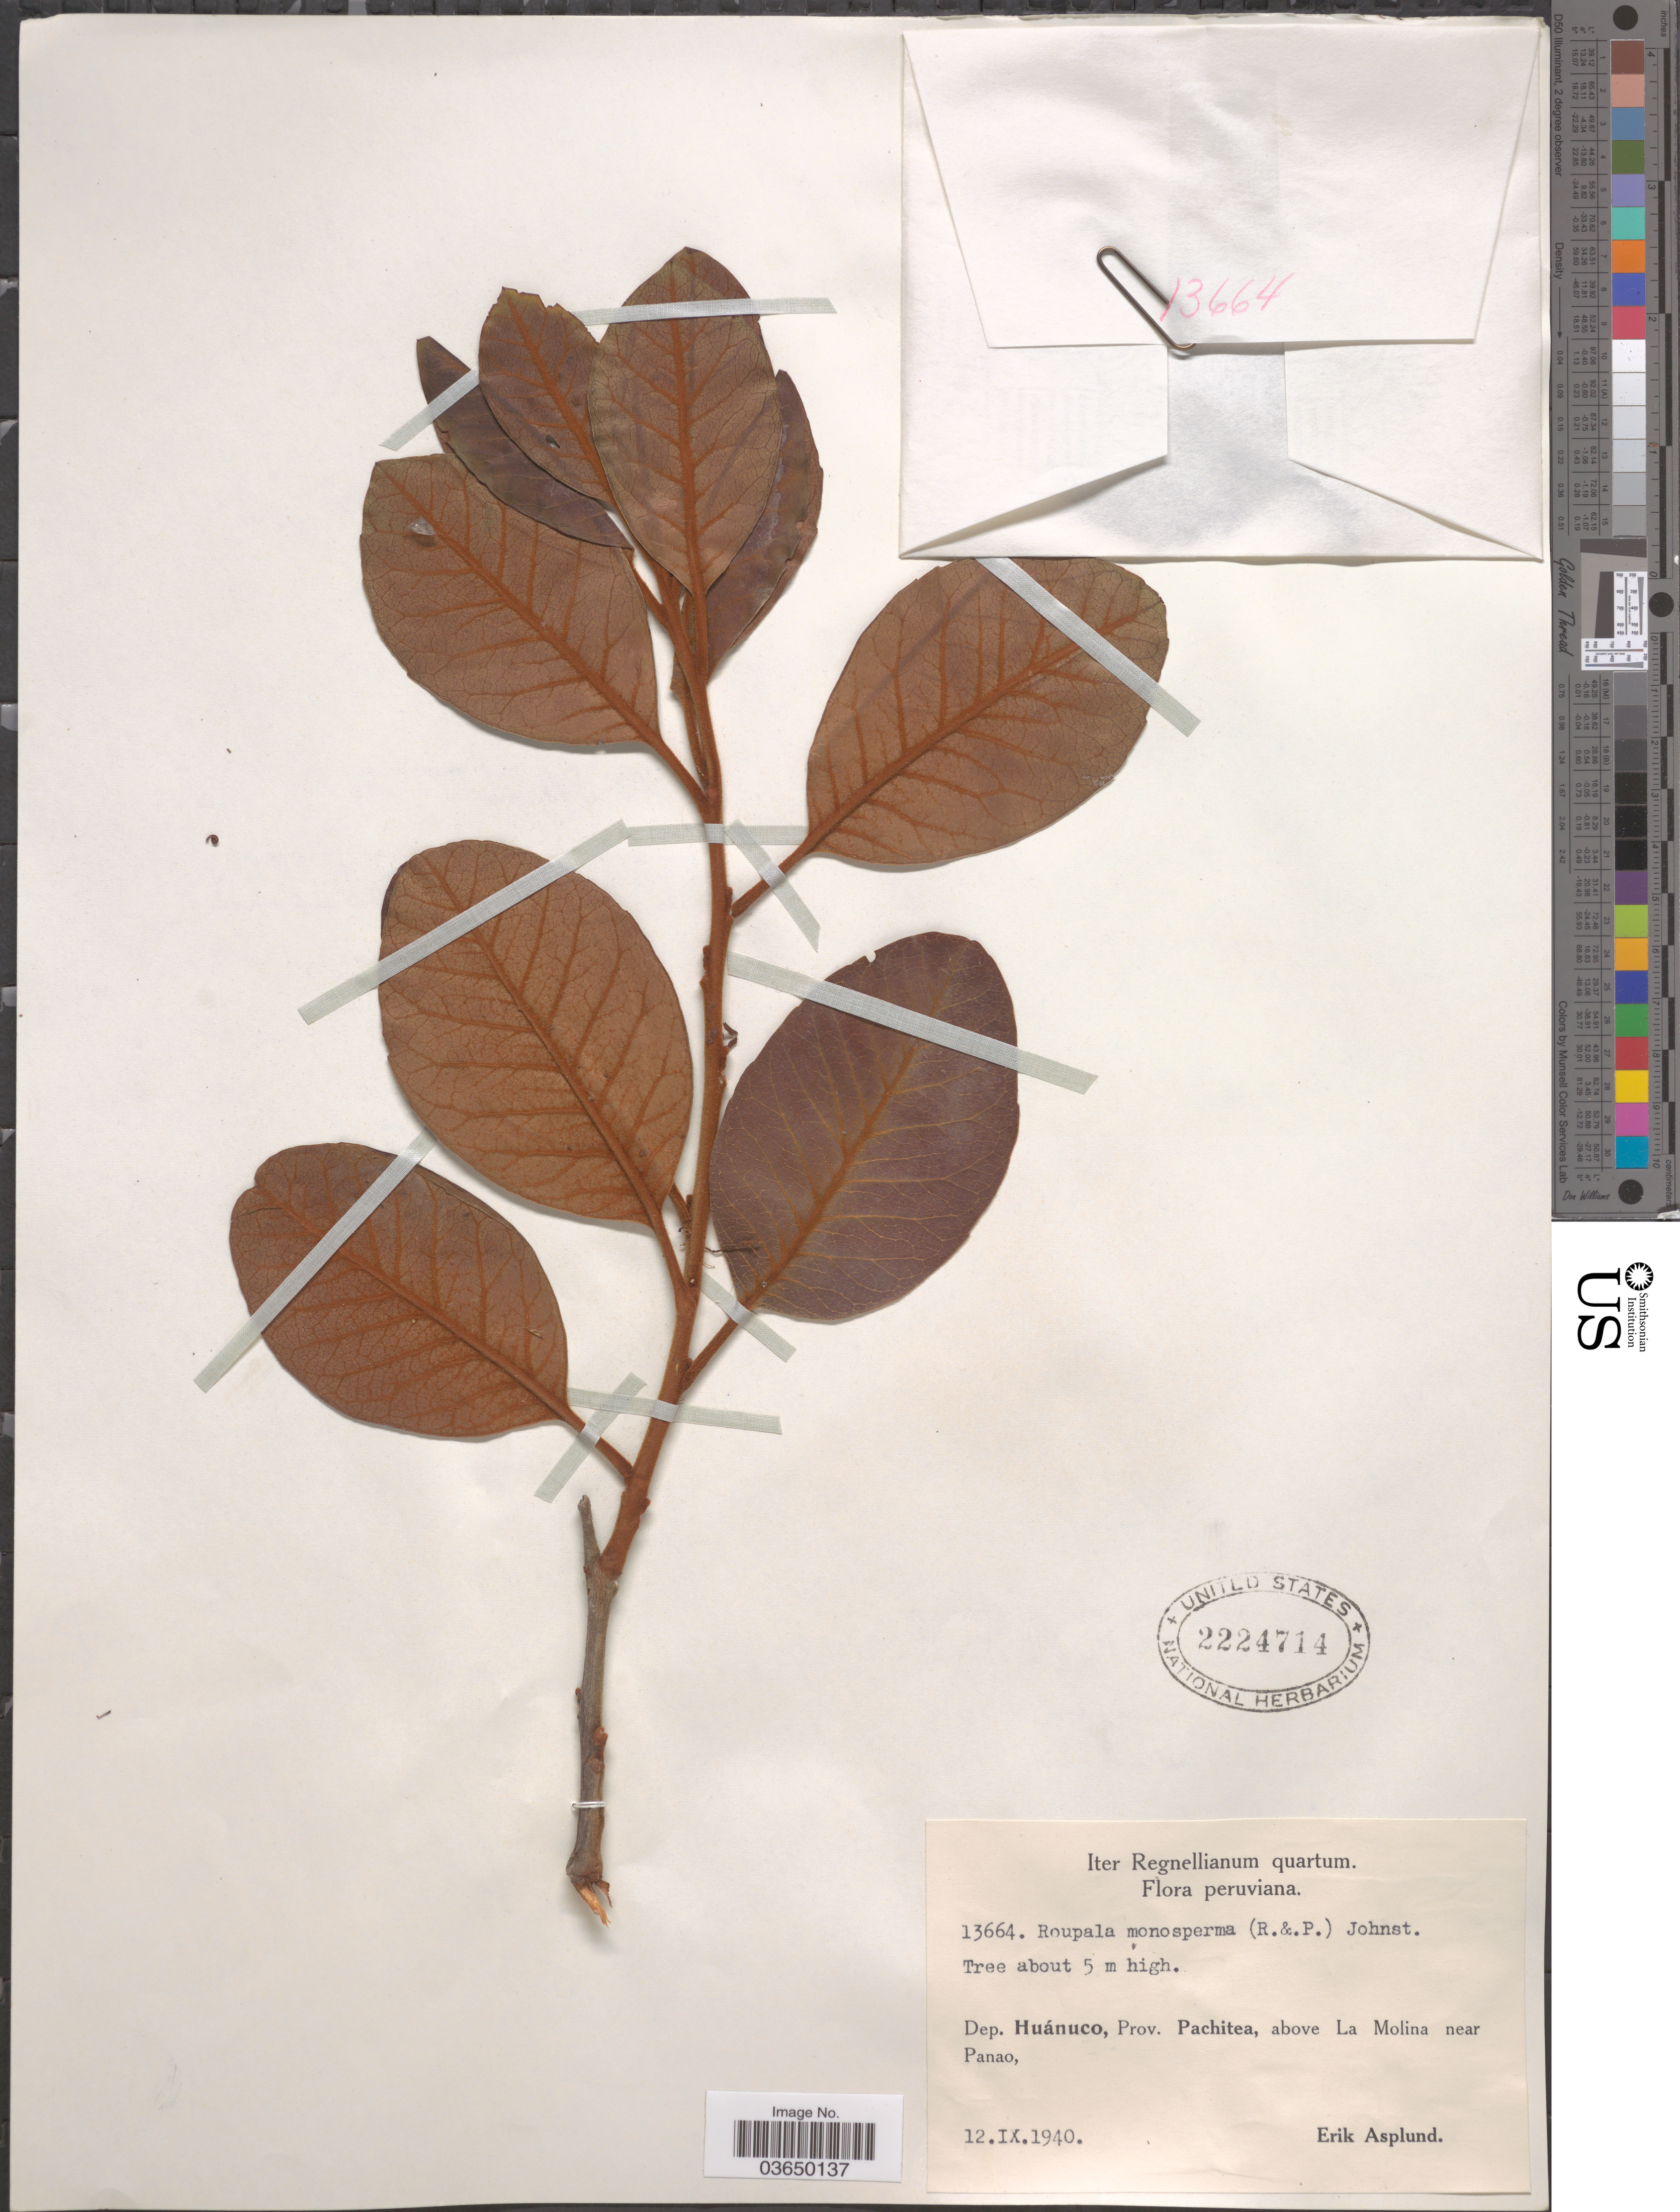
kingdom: Plantae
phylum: Tracheophyta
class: Magnoliopsida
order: Proteales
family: Proteaceae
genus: Roupala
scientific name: Roupala monosperma var. monosperma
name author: (Ruiz & Pav.) I.M. Johnst.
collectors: E. Asplund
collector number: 13664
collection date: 1940-09-12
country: Peru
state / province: Huánuco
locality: Dep. Huánuco, Prov. Pachitea, above La Molina near Panao.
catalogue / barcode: US 2224714